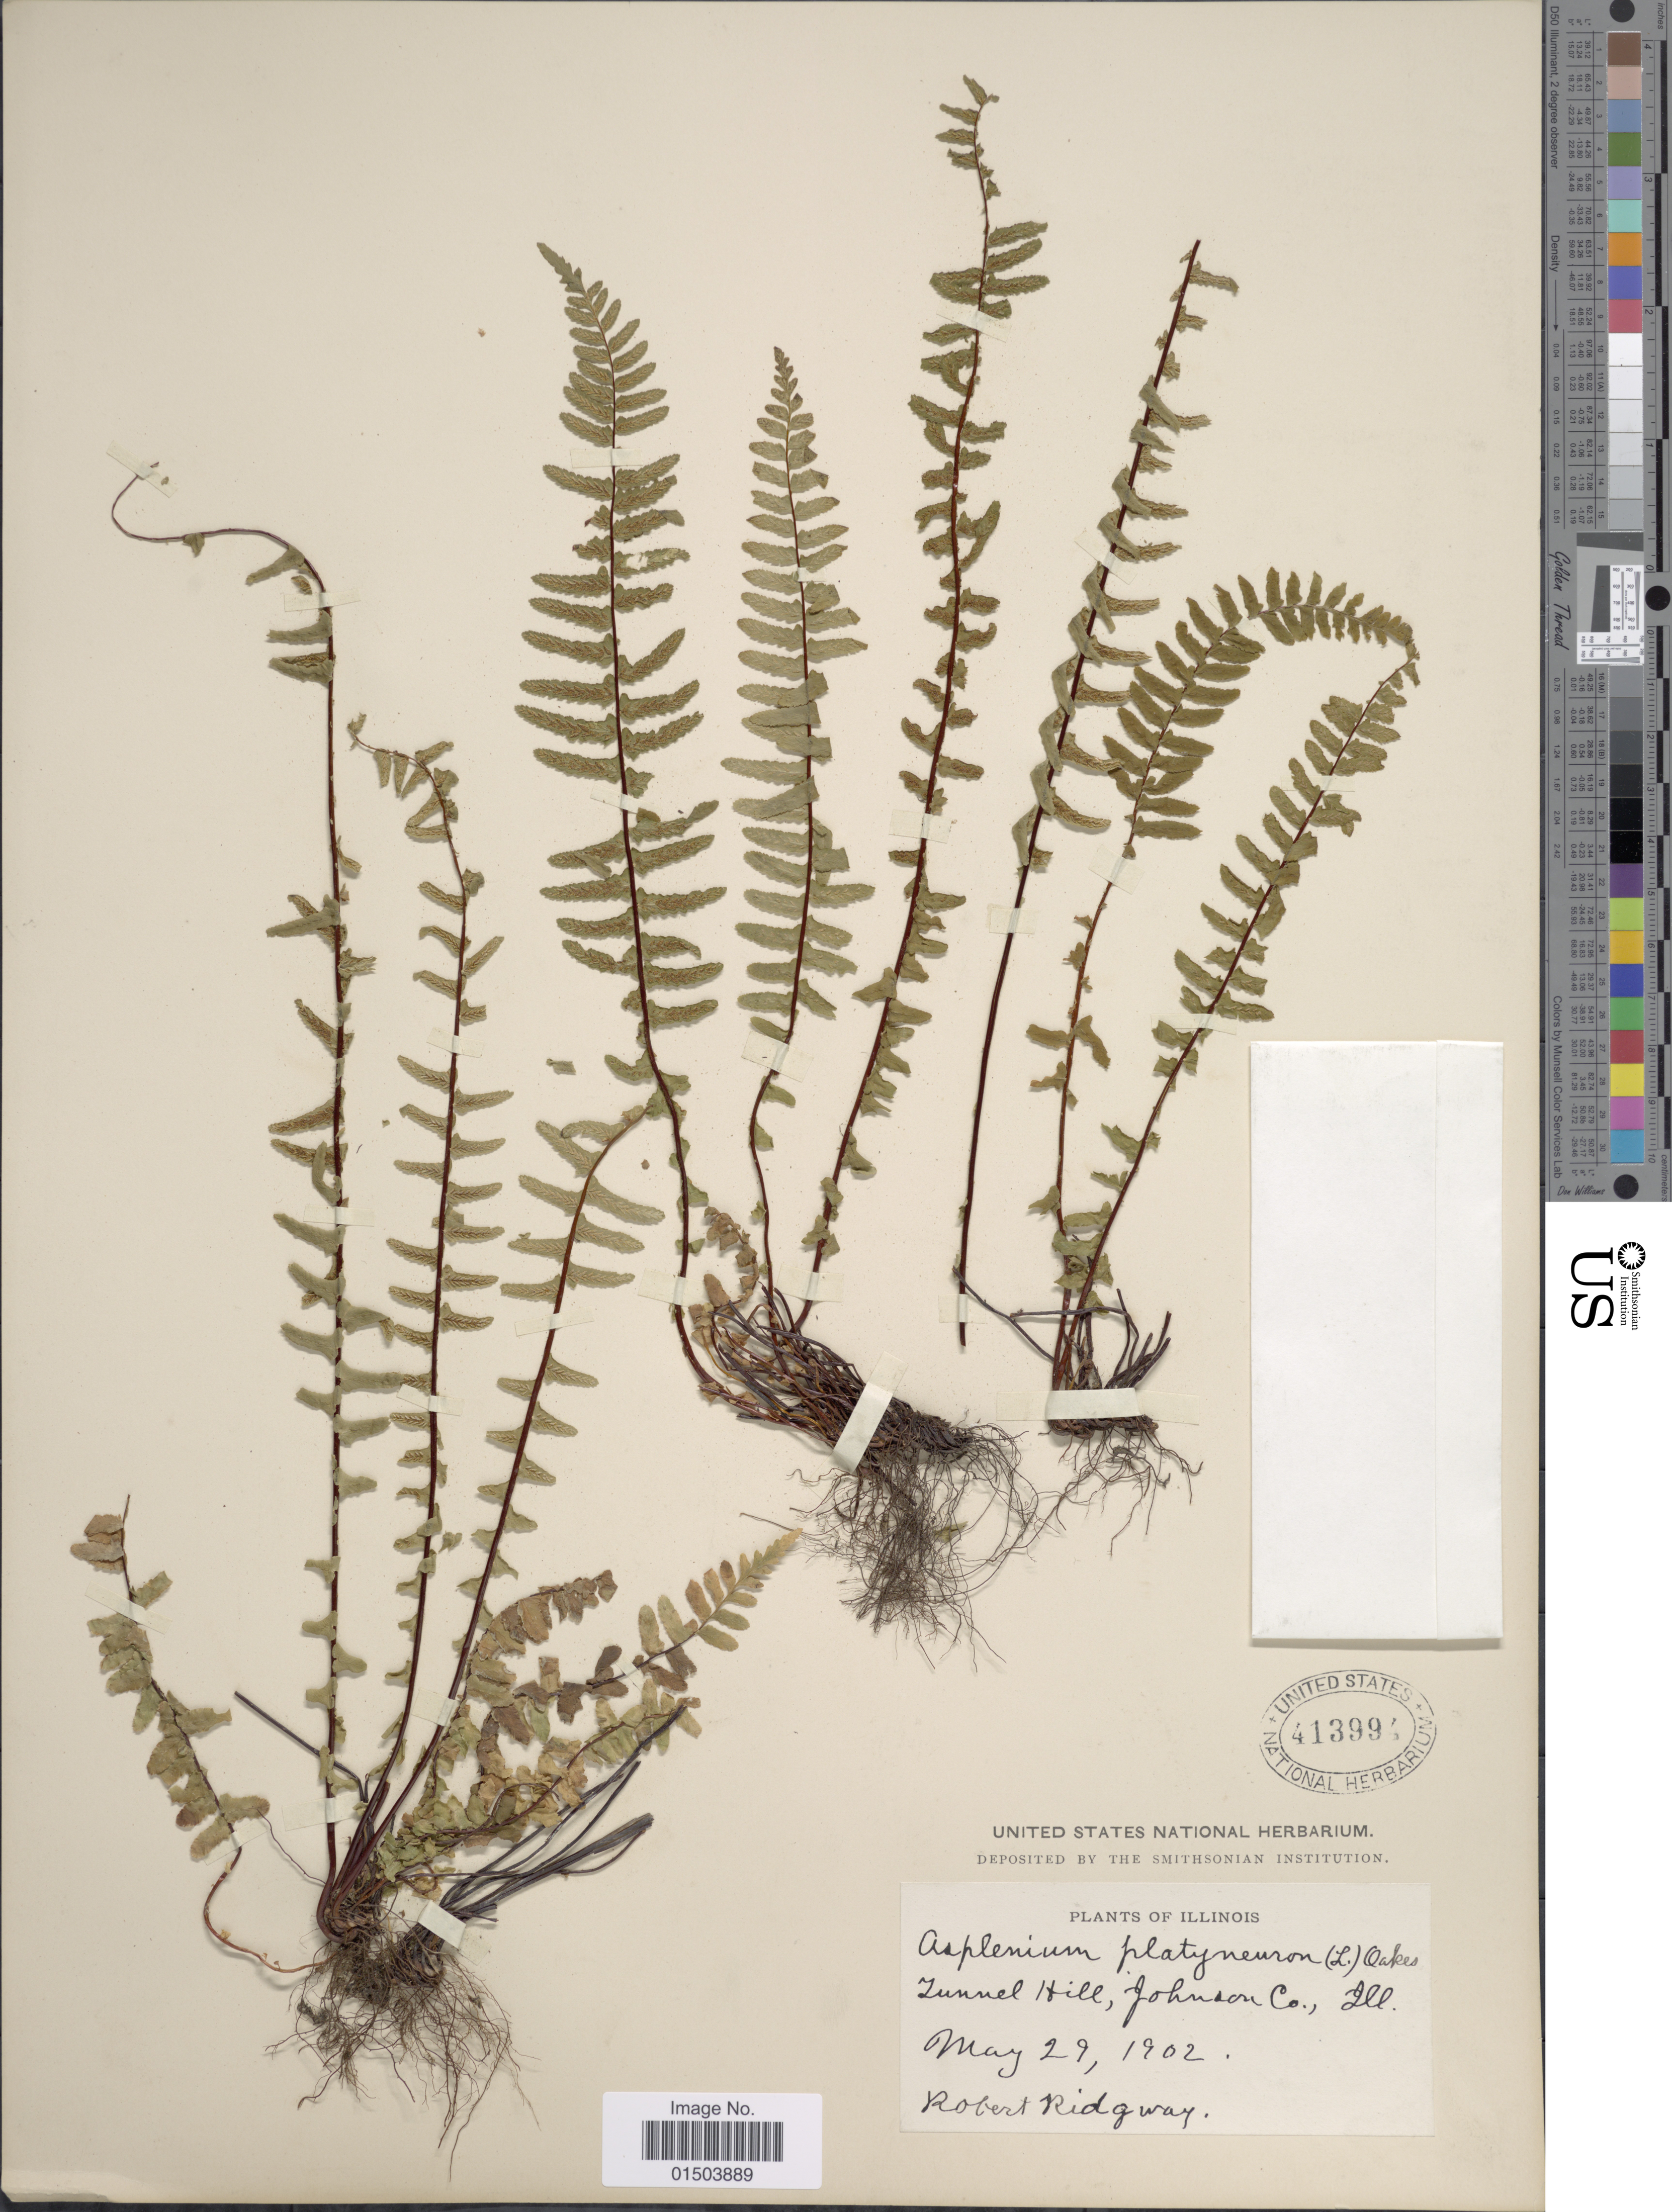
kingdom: Plantae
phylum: Tracheophyta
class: Polypodiopsida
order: Polypodiales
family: Aspleniaceae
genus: Asplenium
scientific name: Asplenium platyneuron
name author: (L.) Britton, Stearns & Poggenb.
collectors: R. Ridgway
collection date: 1902-05-29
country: United States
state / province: Illinois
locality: Tunnel Hill, Johnson Co.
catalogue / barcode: US 413994